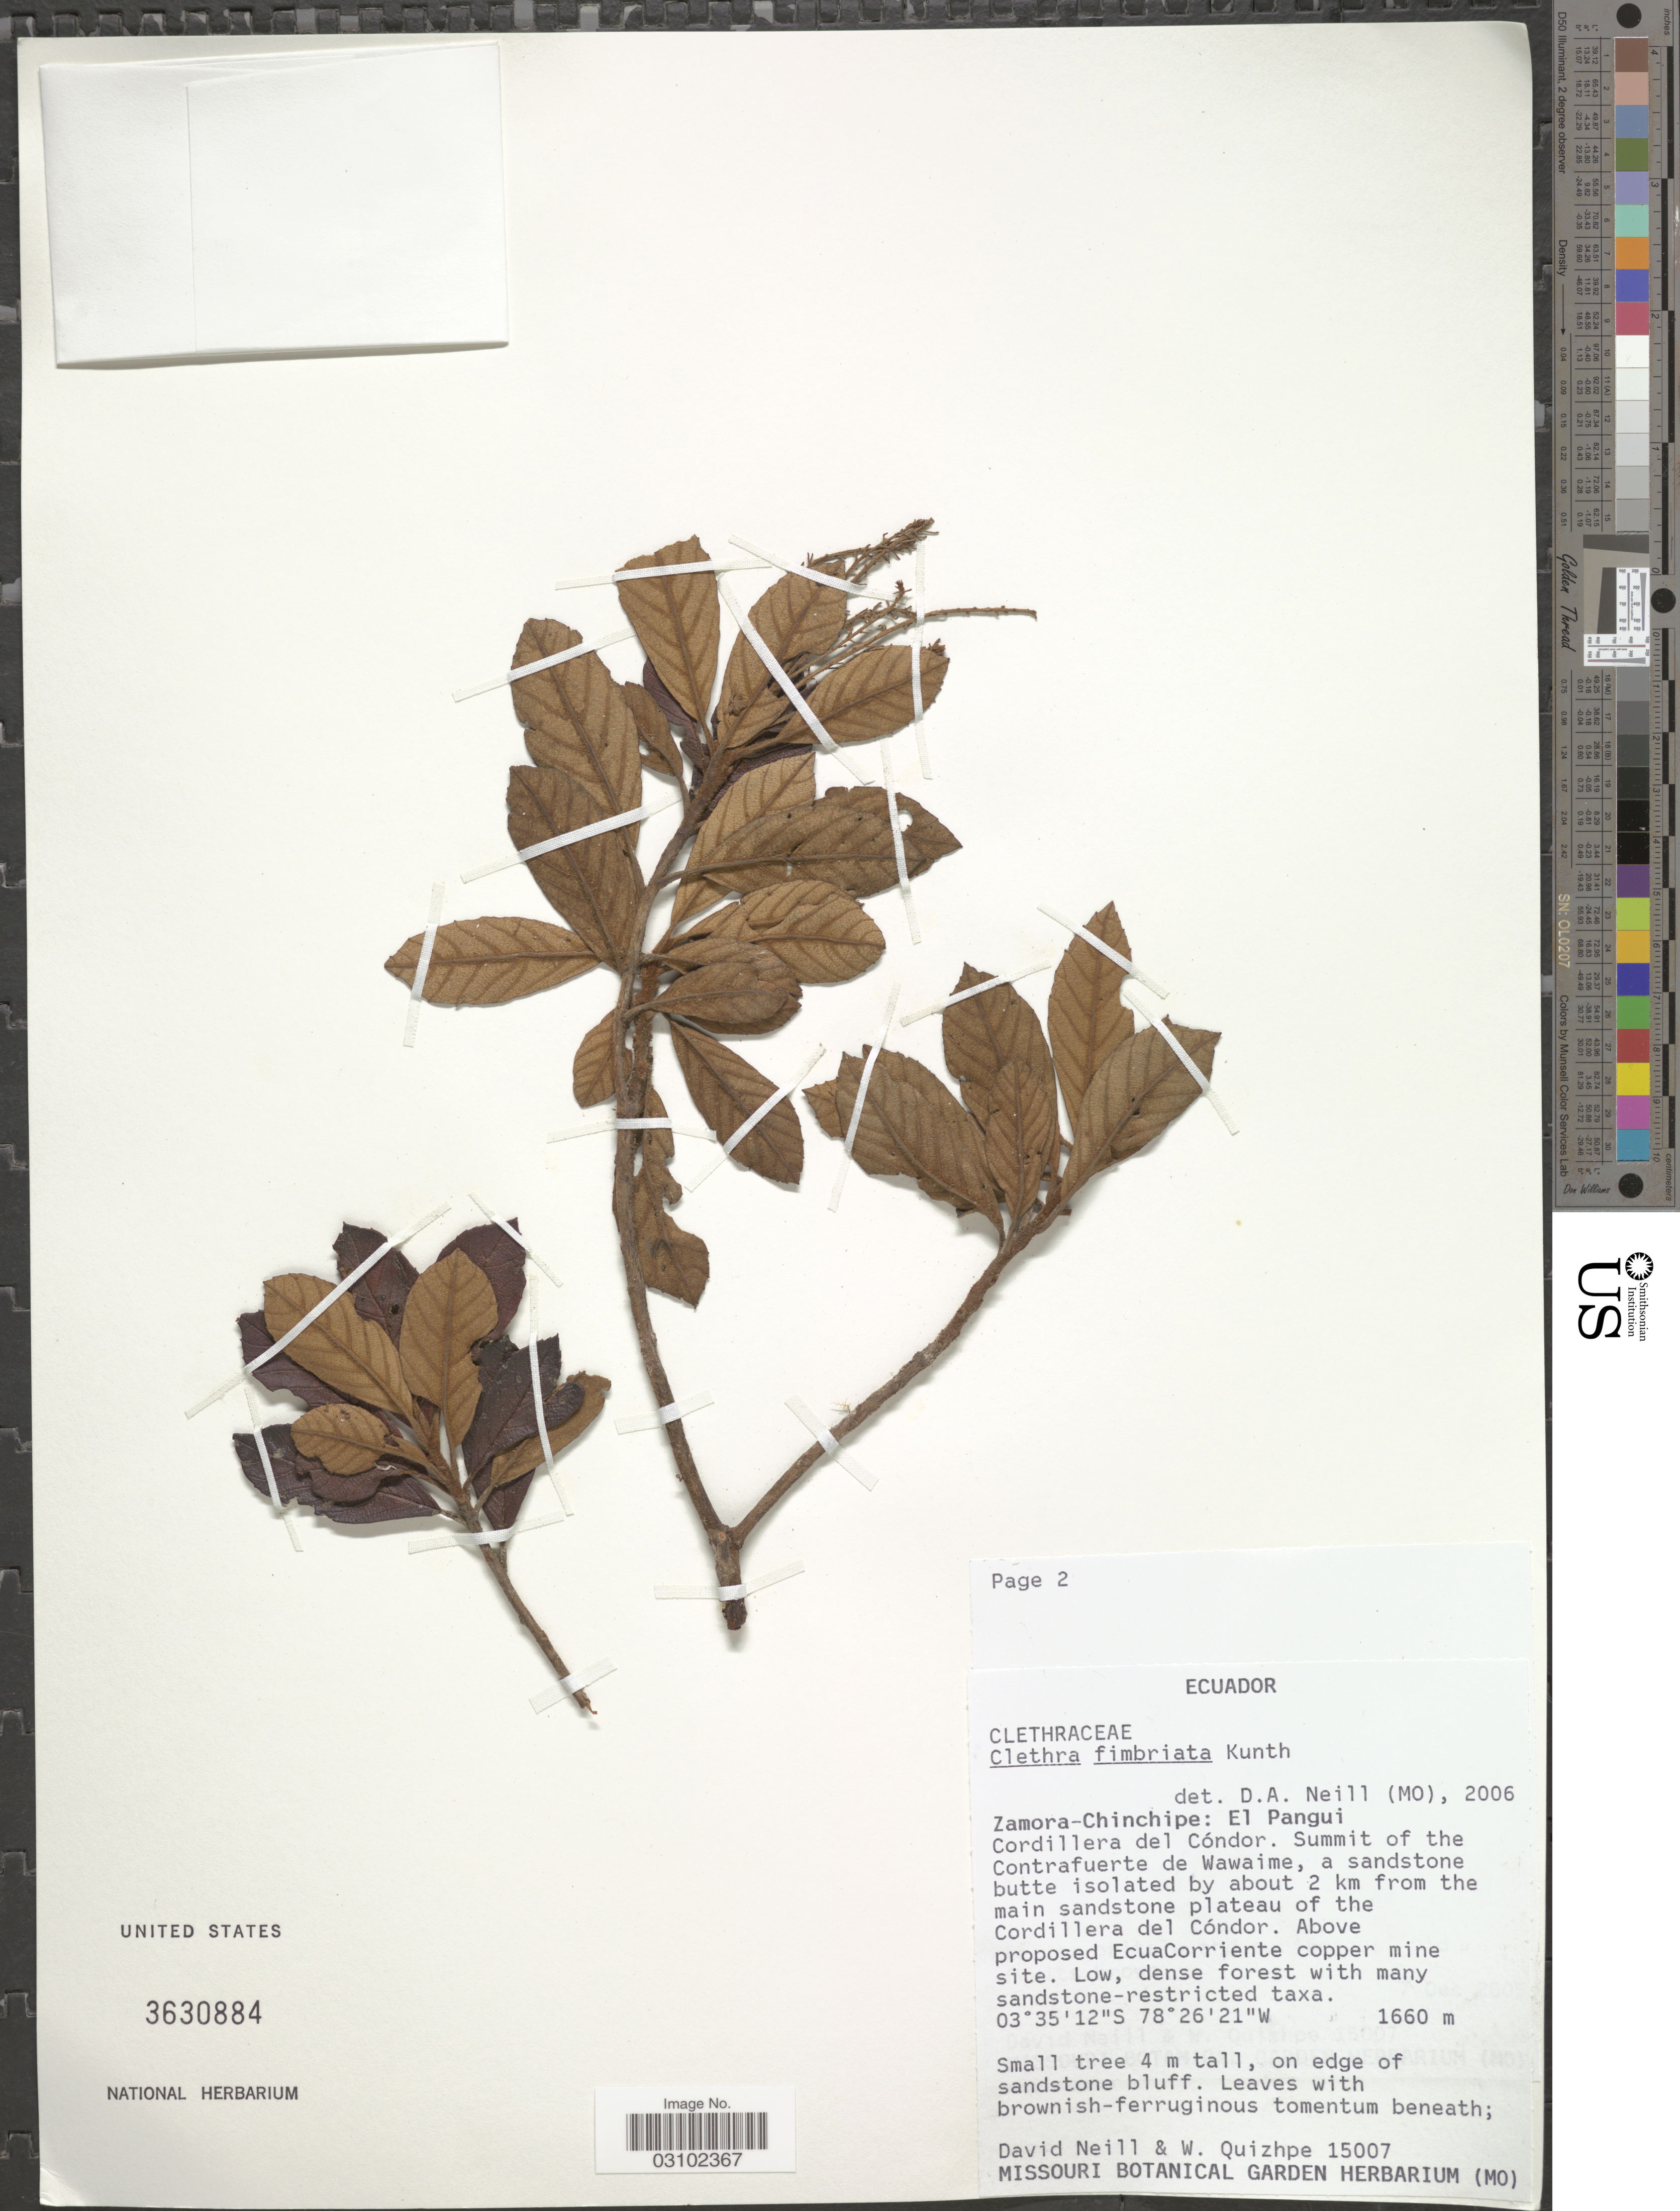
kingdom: Plantae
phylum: Tracheophyta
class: Magnoliopsida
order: Ericales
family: Clethraceae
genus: Clethra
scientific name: Clethra fimbriata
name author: Kunth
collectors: D. Neill & W. Quizhpe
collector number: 15007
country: Ecuador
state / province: Zamora-Chinchipe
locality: El Pangui, Cordillera del Cóndor. Summit of the Contrafuerte de Wawaime, a sandstone butte isolated by about 2 km from the main sandstone plateau of the Cordillera del Condór. Above proposed EcuaCorriente copper mine site.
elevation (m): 1660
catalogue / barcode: US 3630884